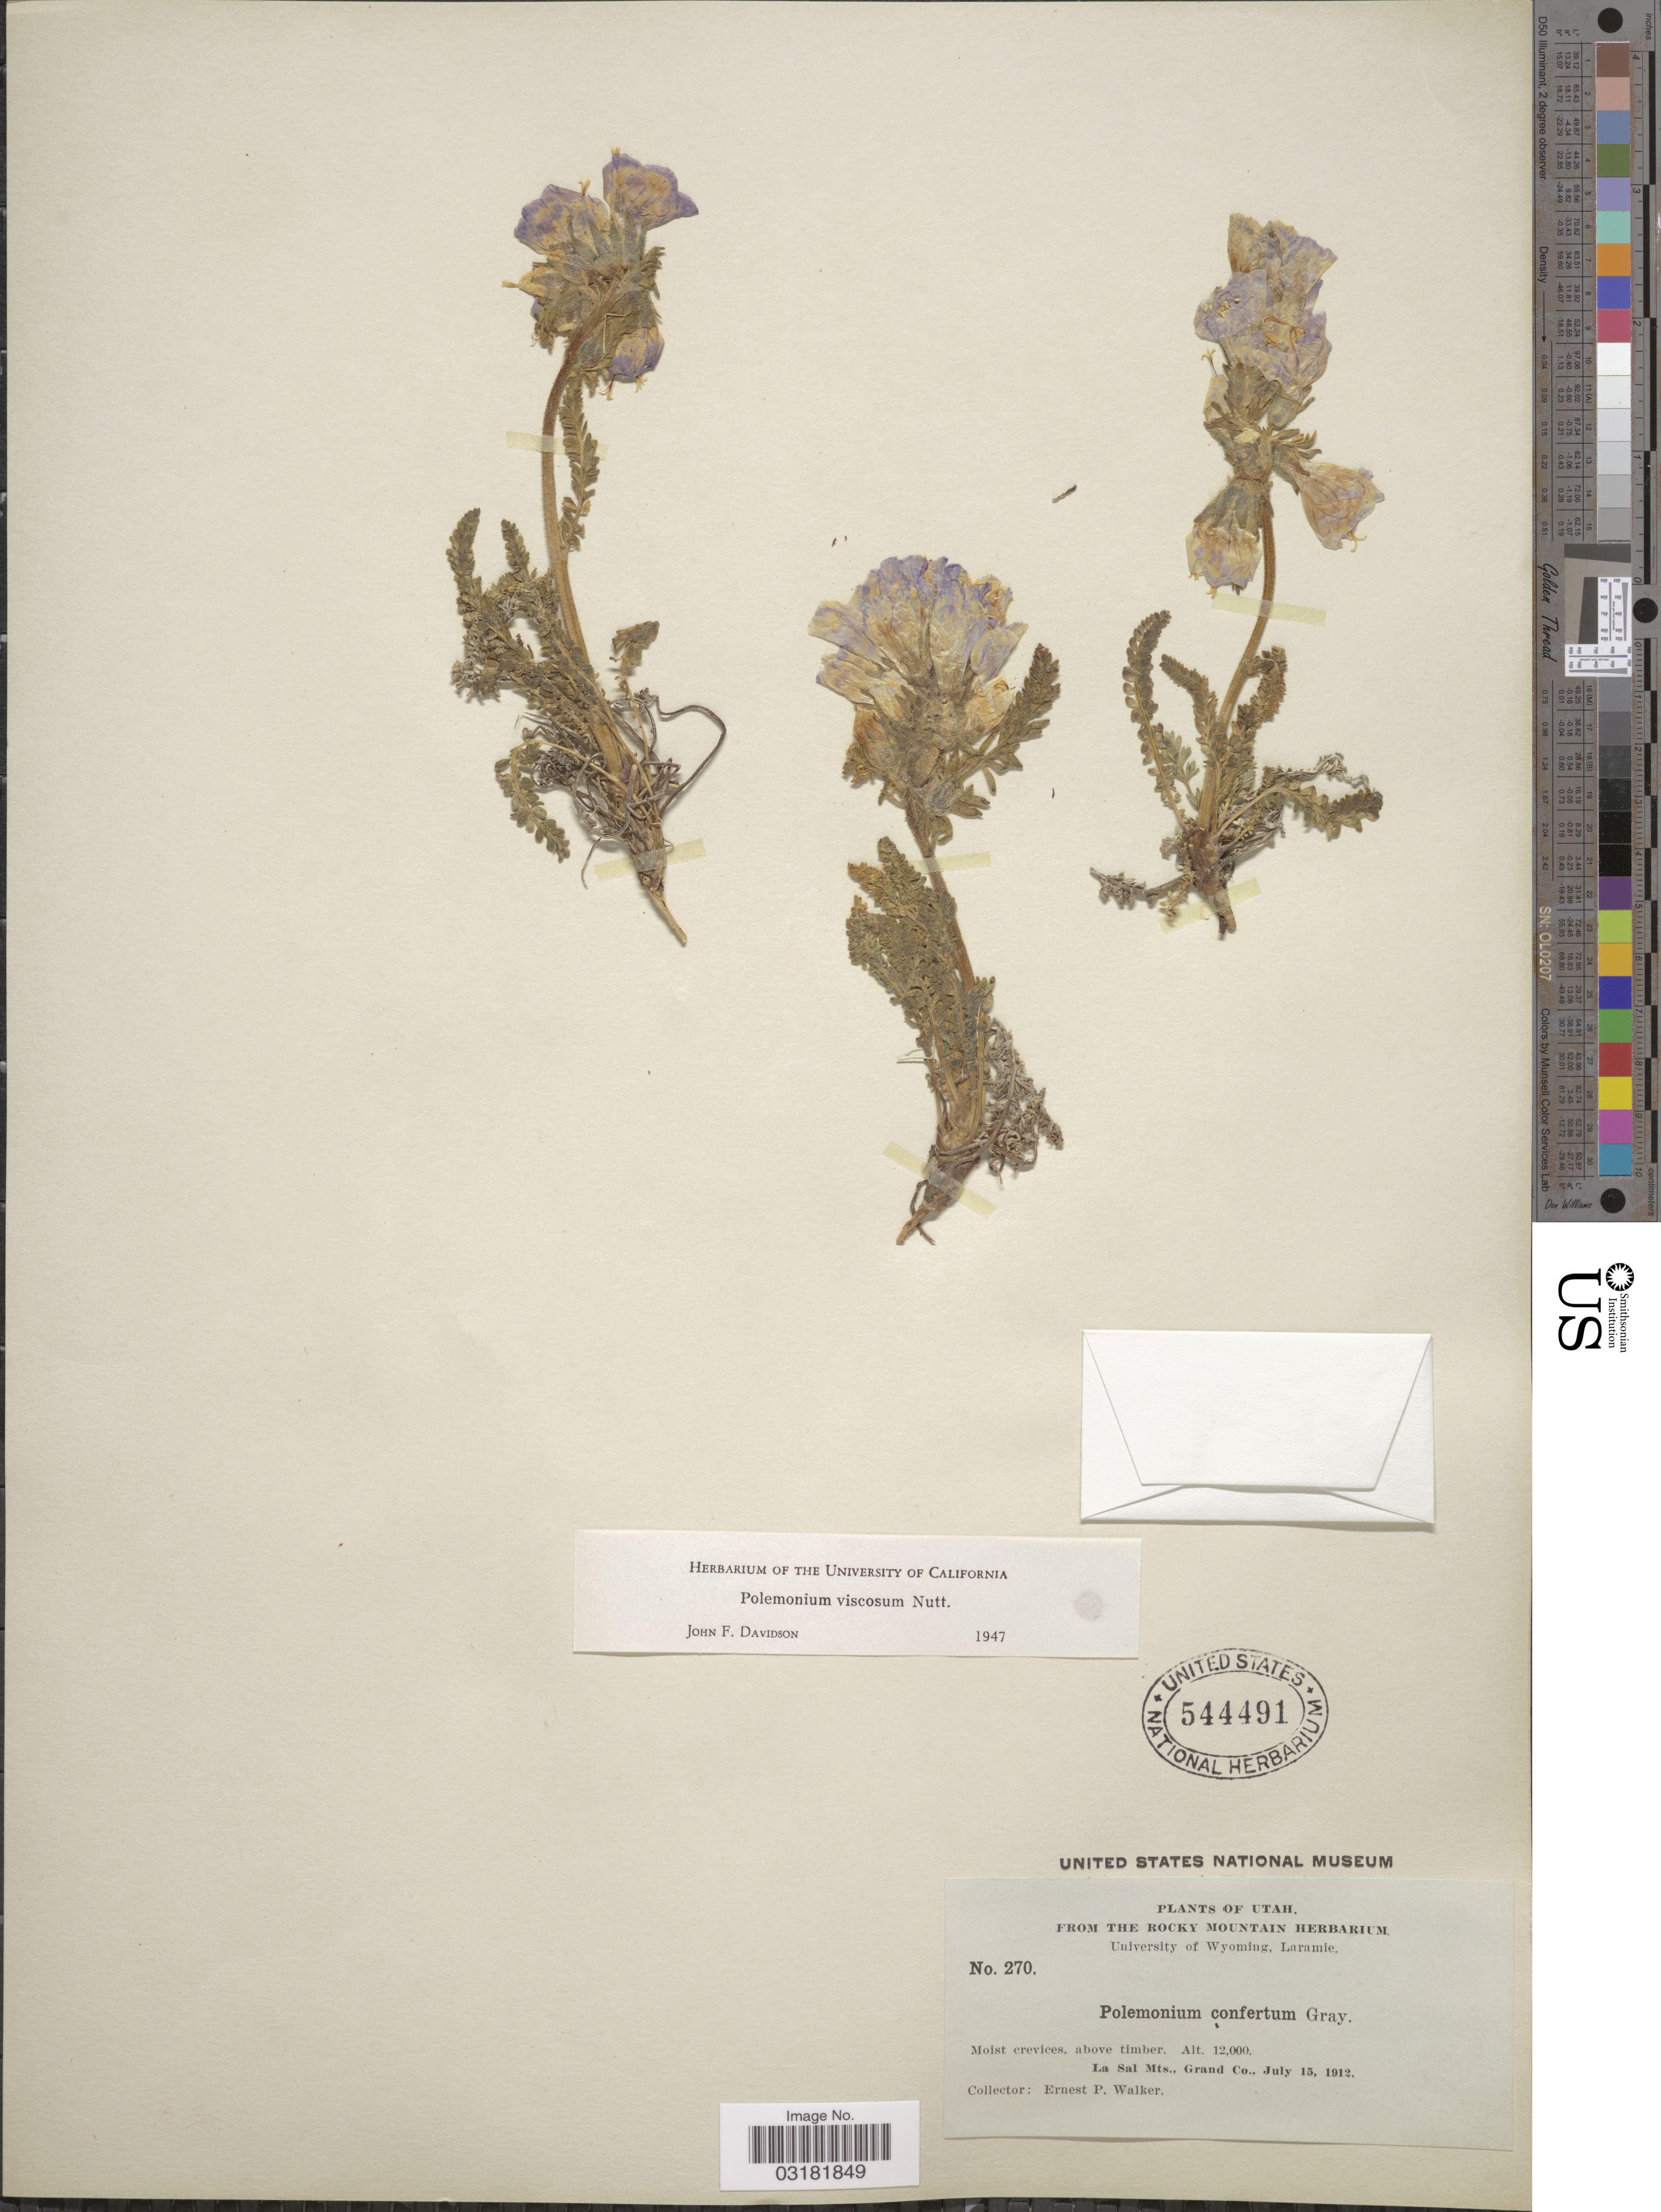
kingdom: Plantae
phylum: Tracheophyta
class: Magnoliopsida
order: Ericales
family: Polemoniaceae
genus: Polemonium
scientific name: Polemonium viscosum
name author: Nutt.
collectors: E. P. Walker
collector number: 270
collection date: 1912-07-15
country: United States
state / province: Utah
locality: La Sal Mts., Grand Co.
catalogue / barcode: US 544491